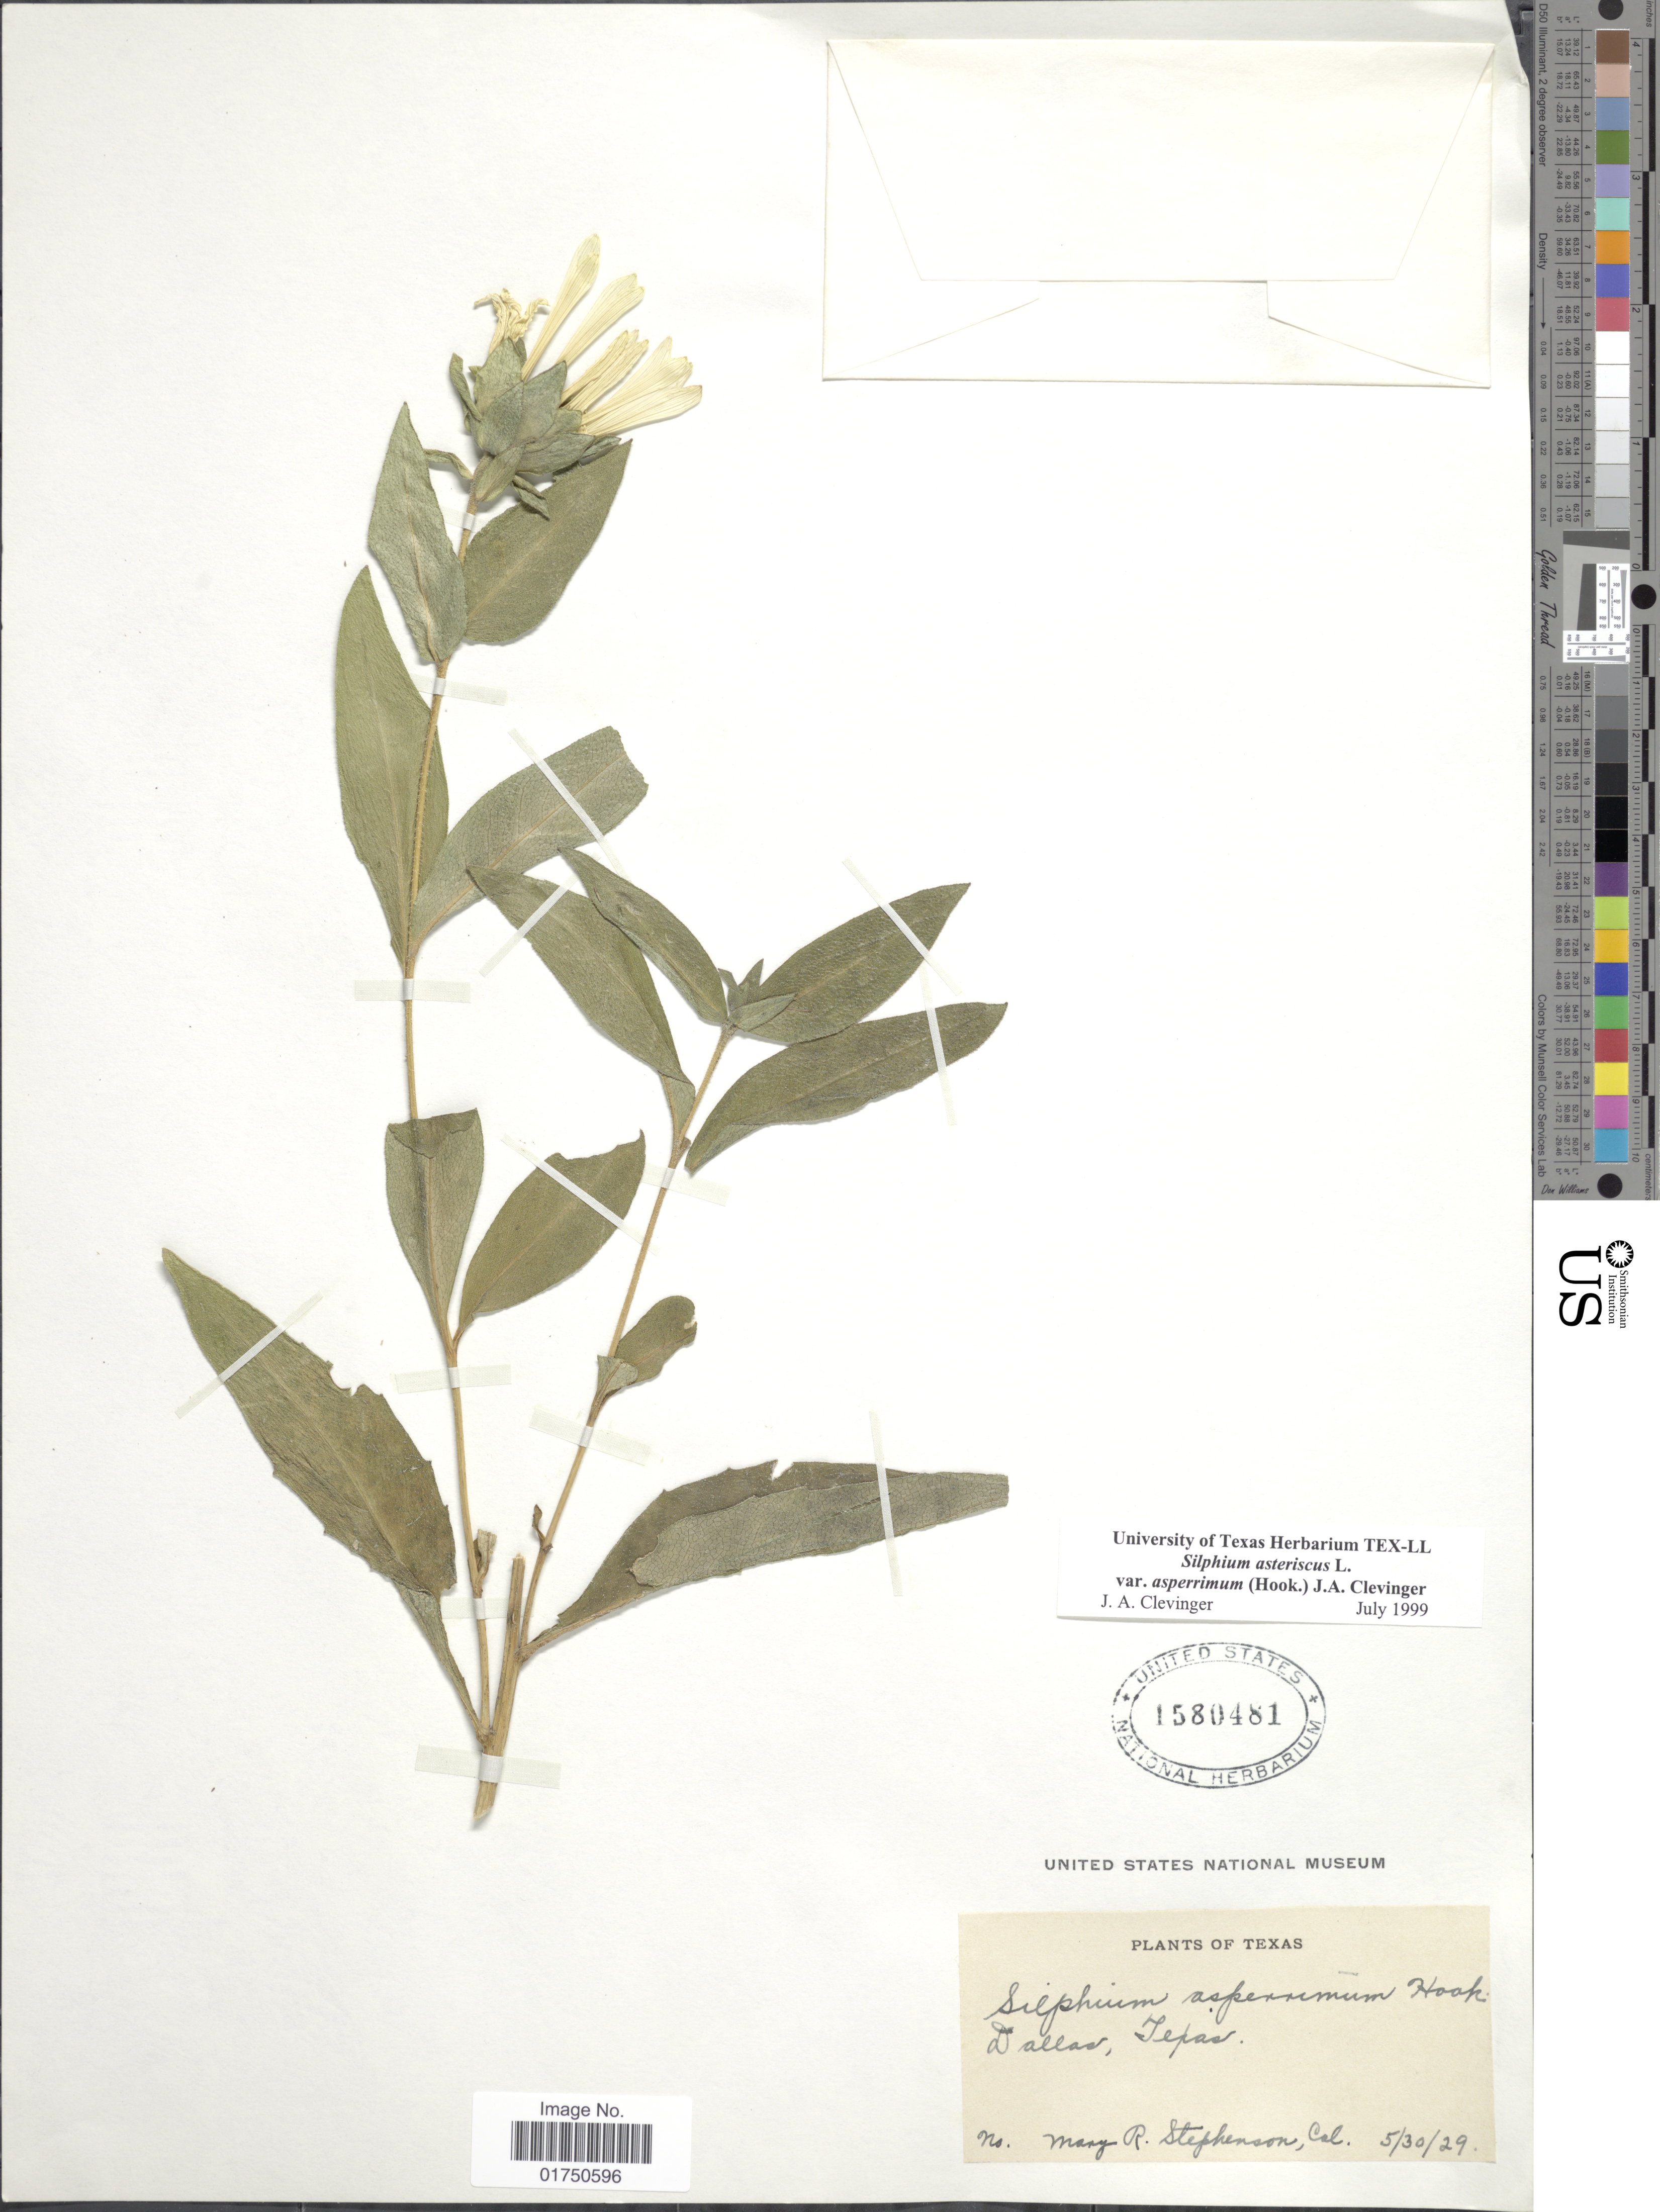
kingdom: Plantae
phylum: Tracheophyta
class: Magnoliopsida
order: Asterales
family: Asteraceae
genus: Silphium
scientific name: Silphium asteriscus var. asperrimum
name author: (Hook.) Clevinger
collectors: M. Stephenson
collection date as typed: Transcribed d/m/y: 30/5/29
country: United States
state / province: Texas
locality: Dallas, Texas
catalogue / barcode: US 1580481